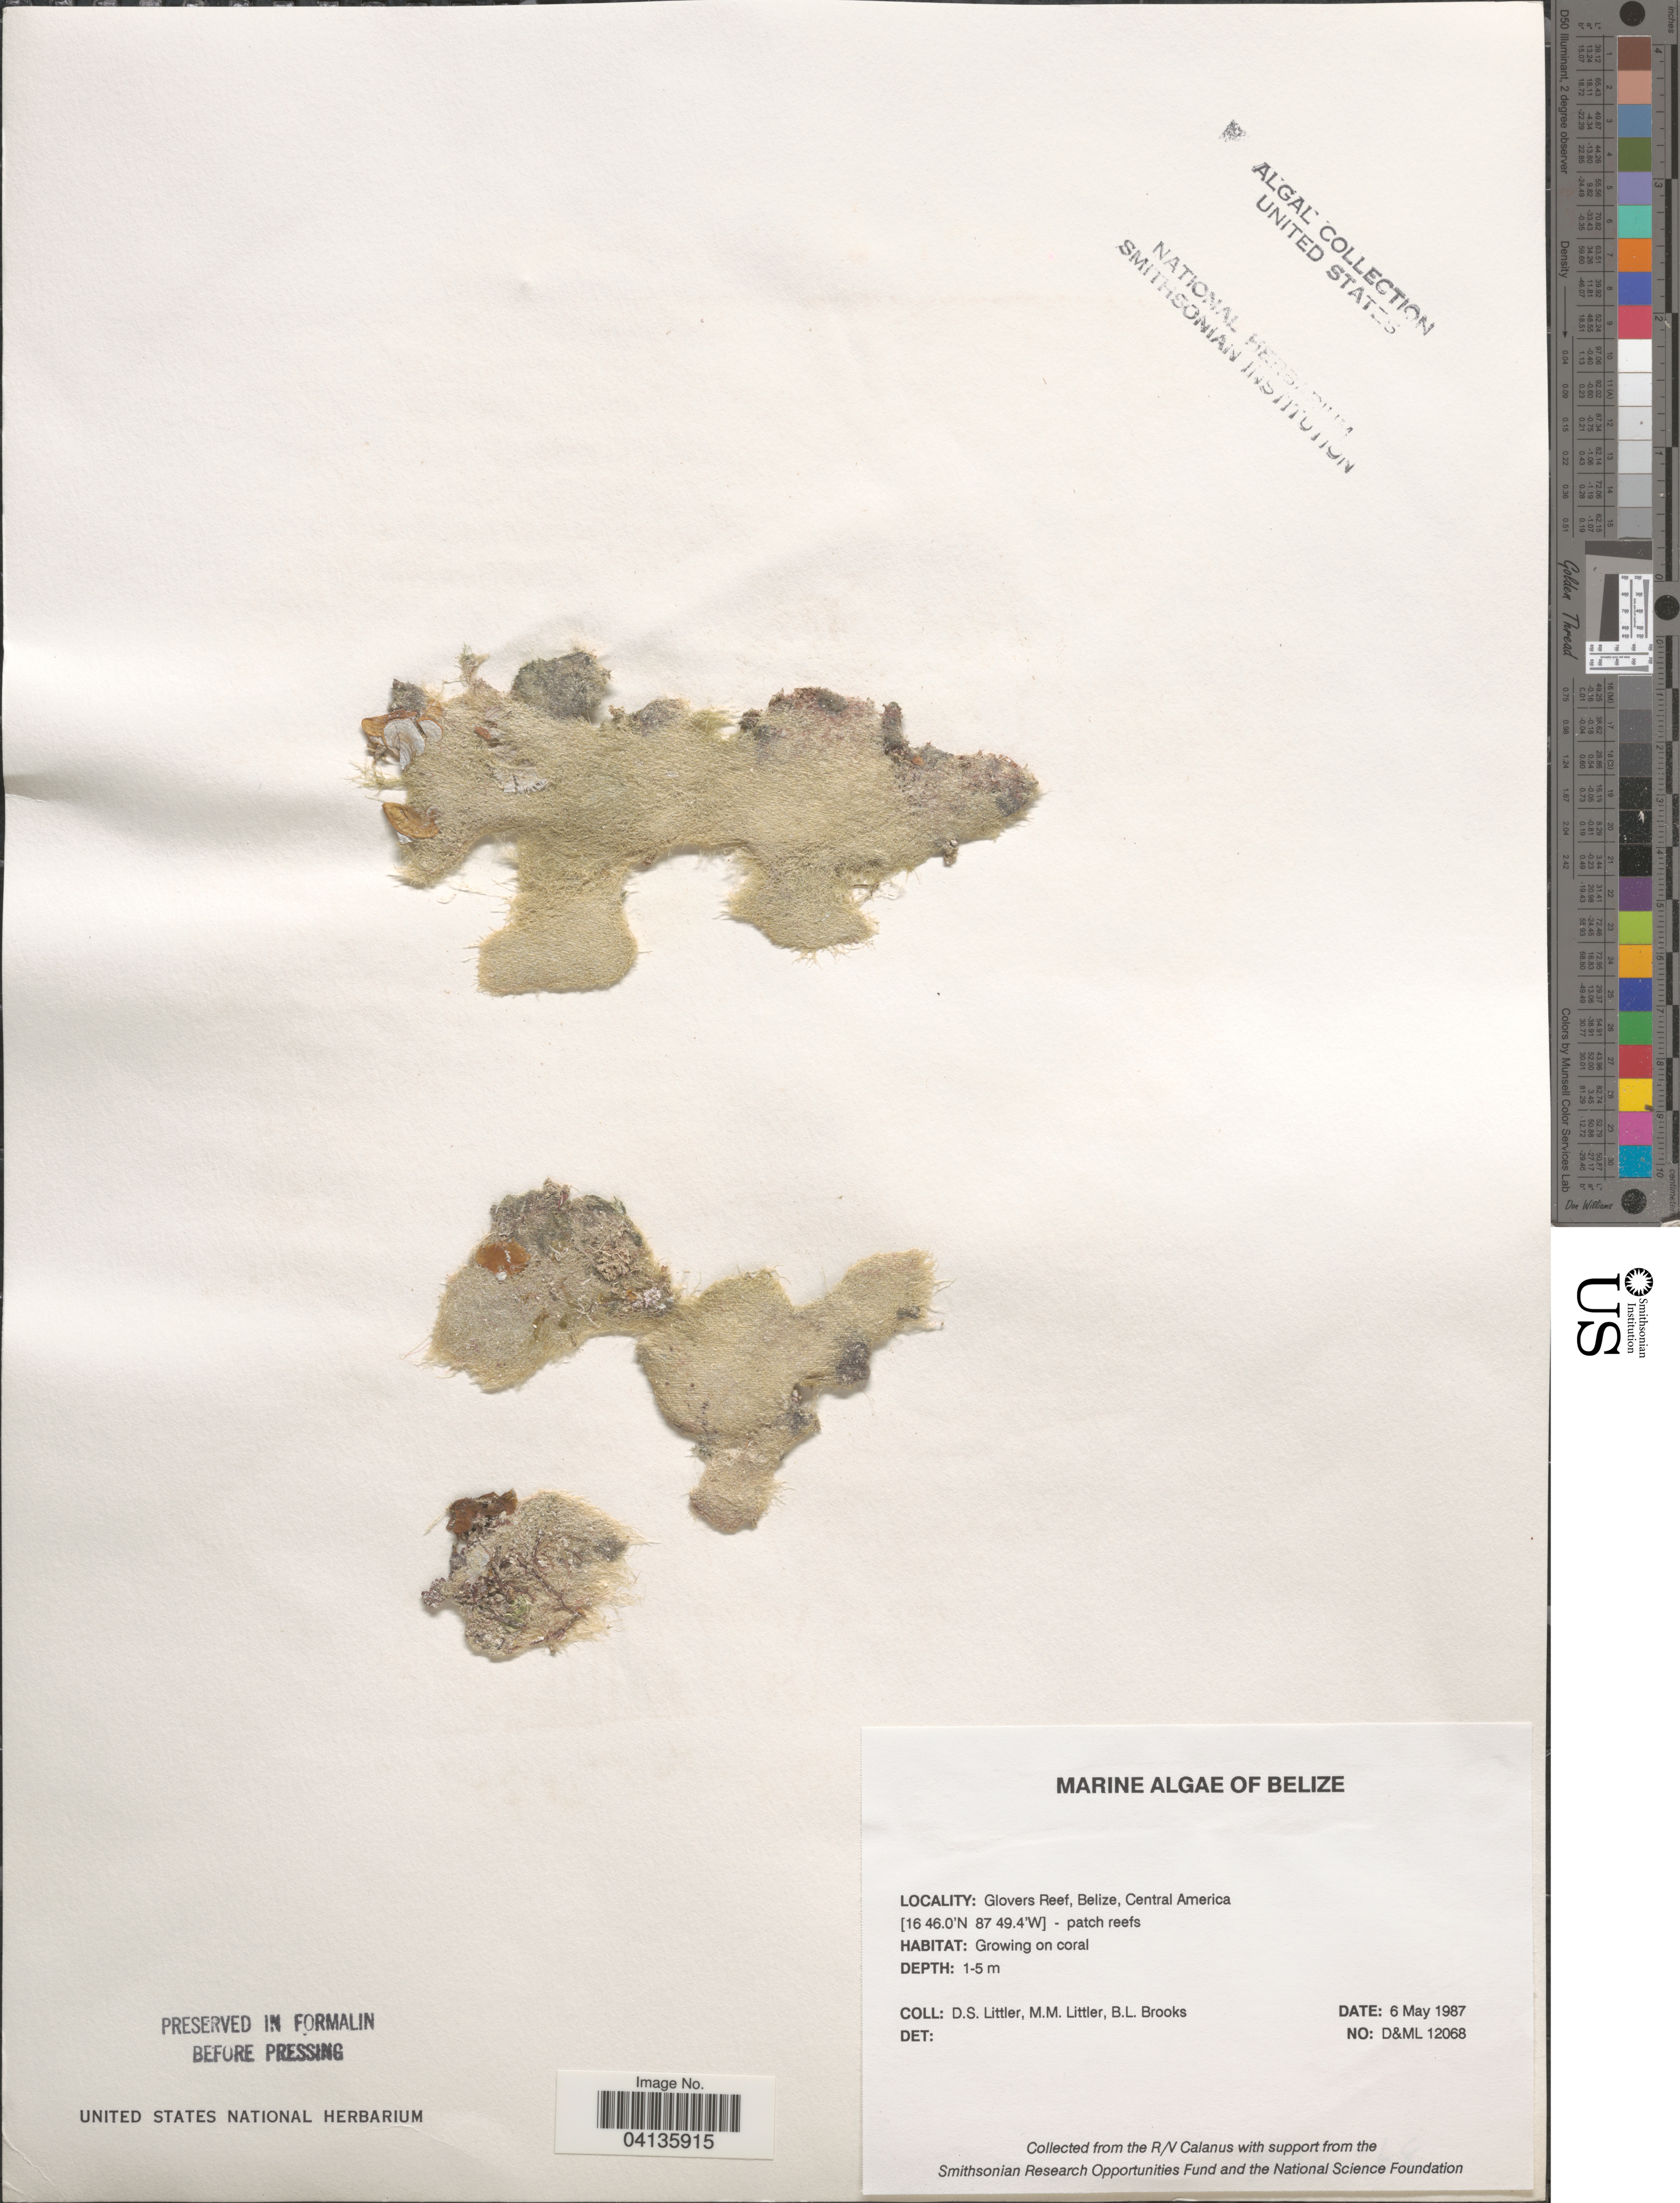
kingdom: Plantae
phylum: Rhodophyta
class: Florideophyceae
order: Corallinales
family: Corallinaceae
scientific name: Crustose Coralline Algae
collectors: D. S. Littler & B. Brooks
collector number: D&ML 12068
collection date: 1987-05-06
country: Belize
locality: Glovers Reef.